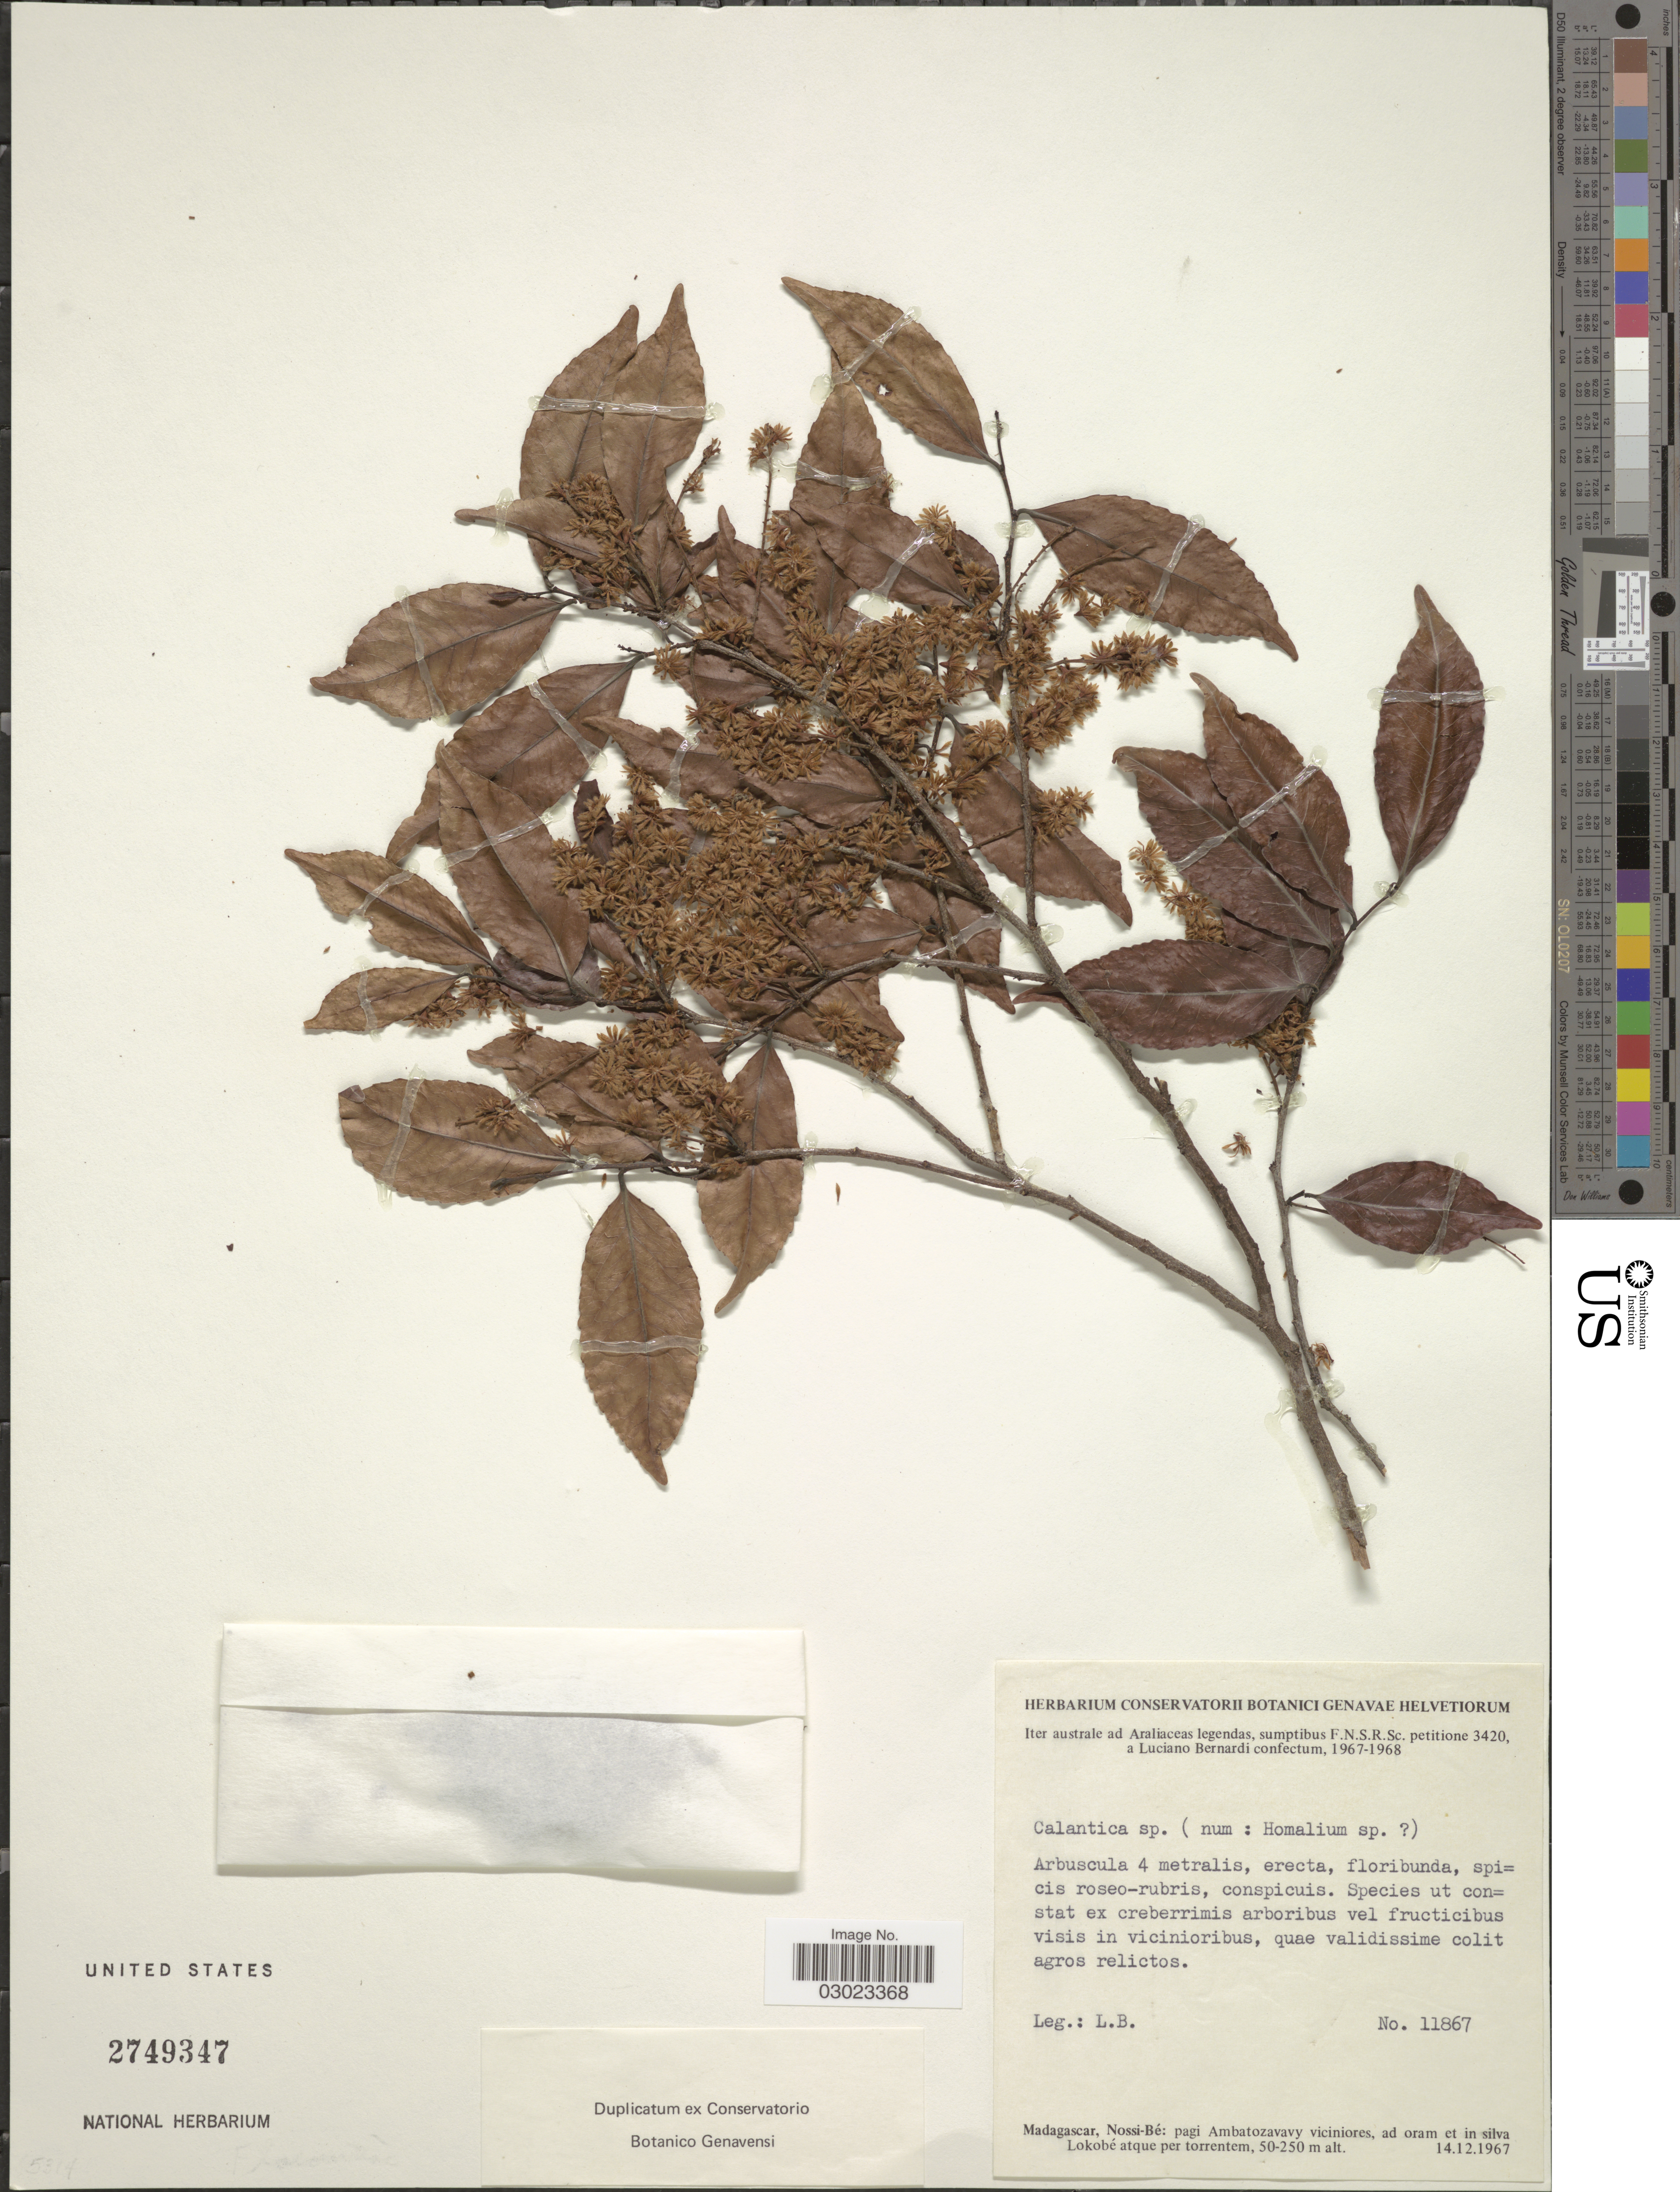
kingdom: Plantae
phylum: Tracheophyta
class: Magnoliopsida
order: Malpighiales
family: Salicaceae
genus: Calantica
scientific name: Calantica sp.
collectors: L. Bernardi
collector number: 11867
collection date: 1967-12-14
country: Madagascar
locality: Nossi-Bé: pagi Ambatozavavy viciniores, ad oram et in silva Lokobé atque per torrentem.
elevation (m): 50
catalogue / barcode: US 2749347